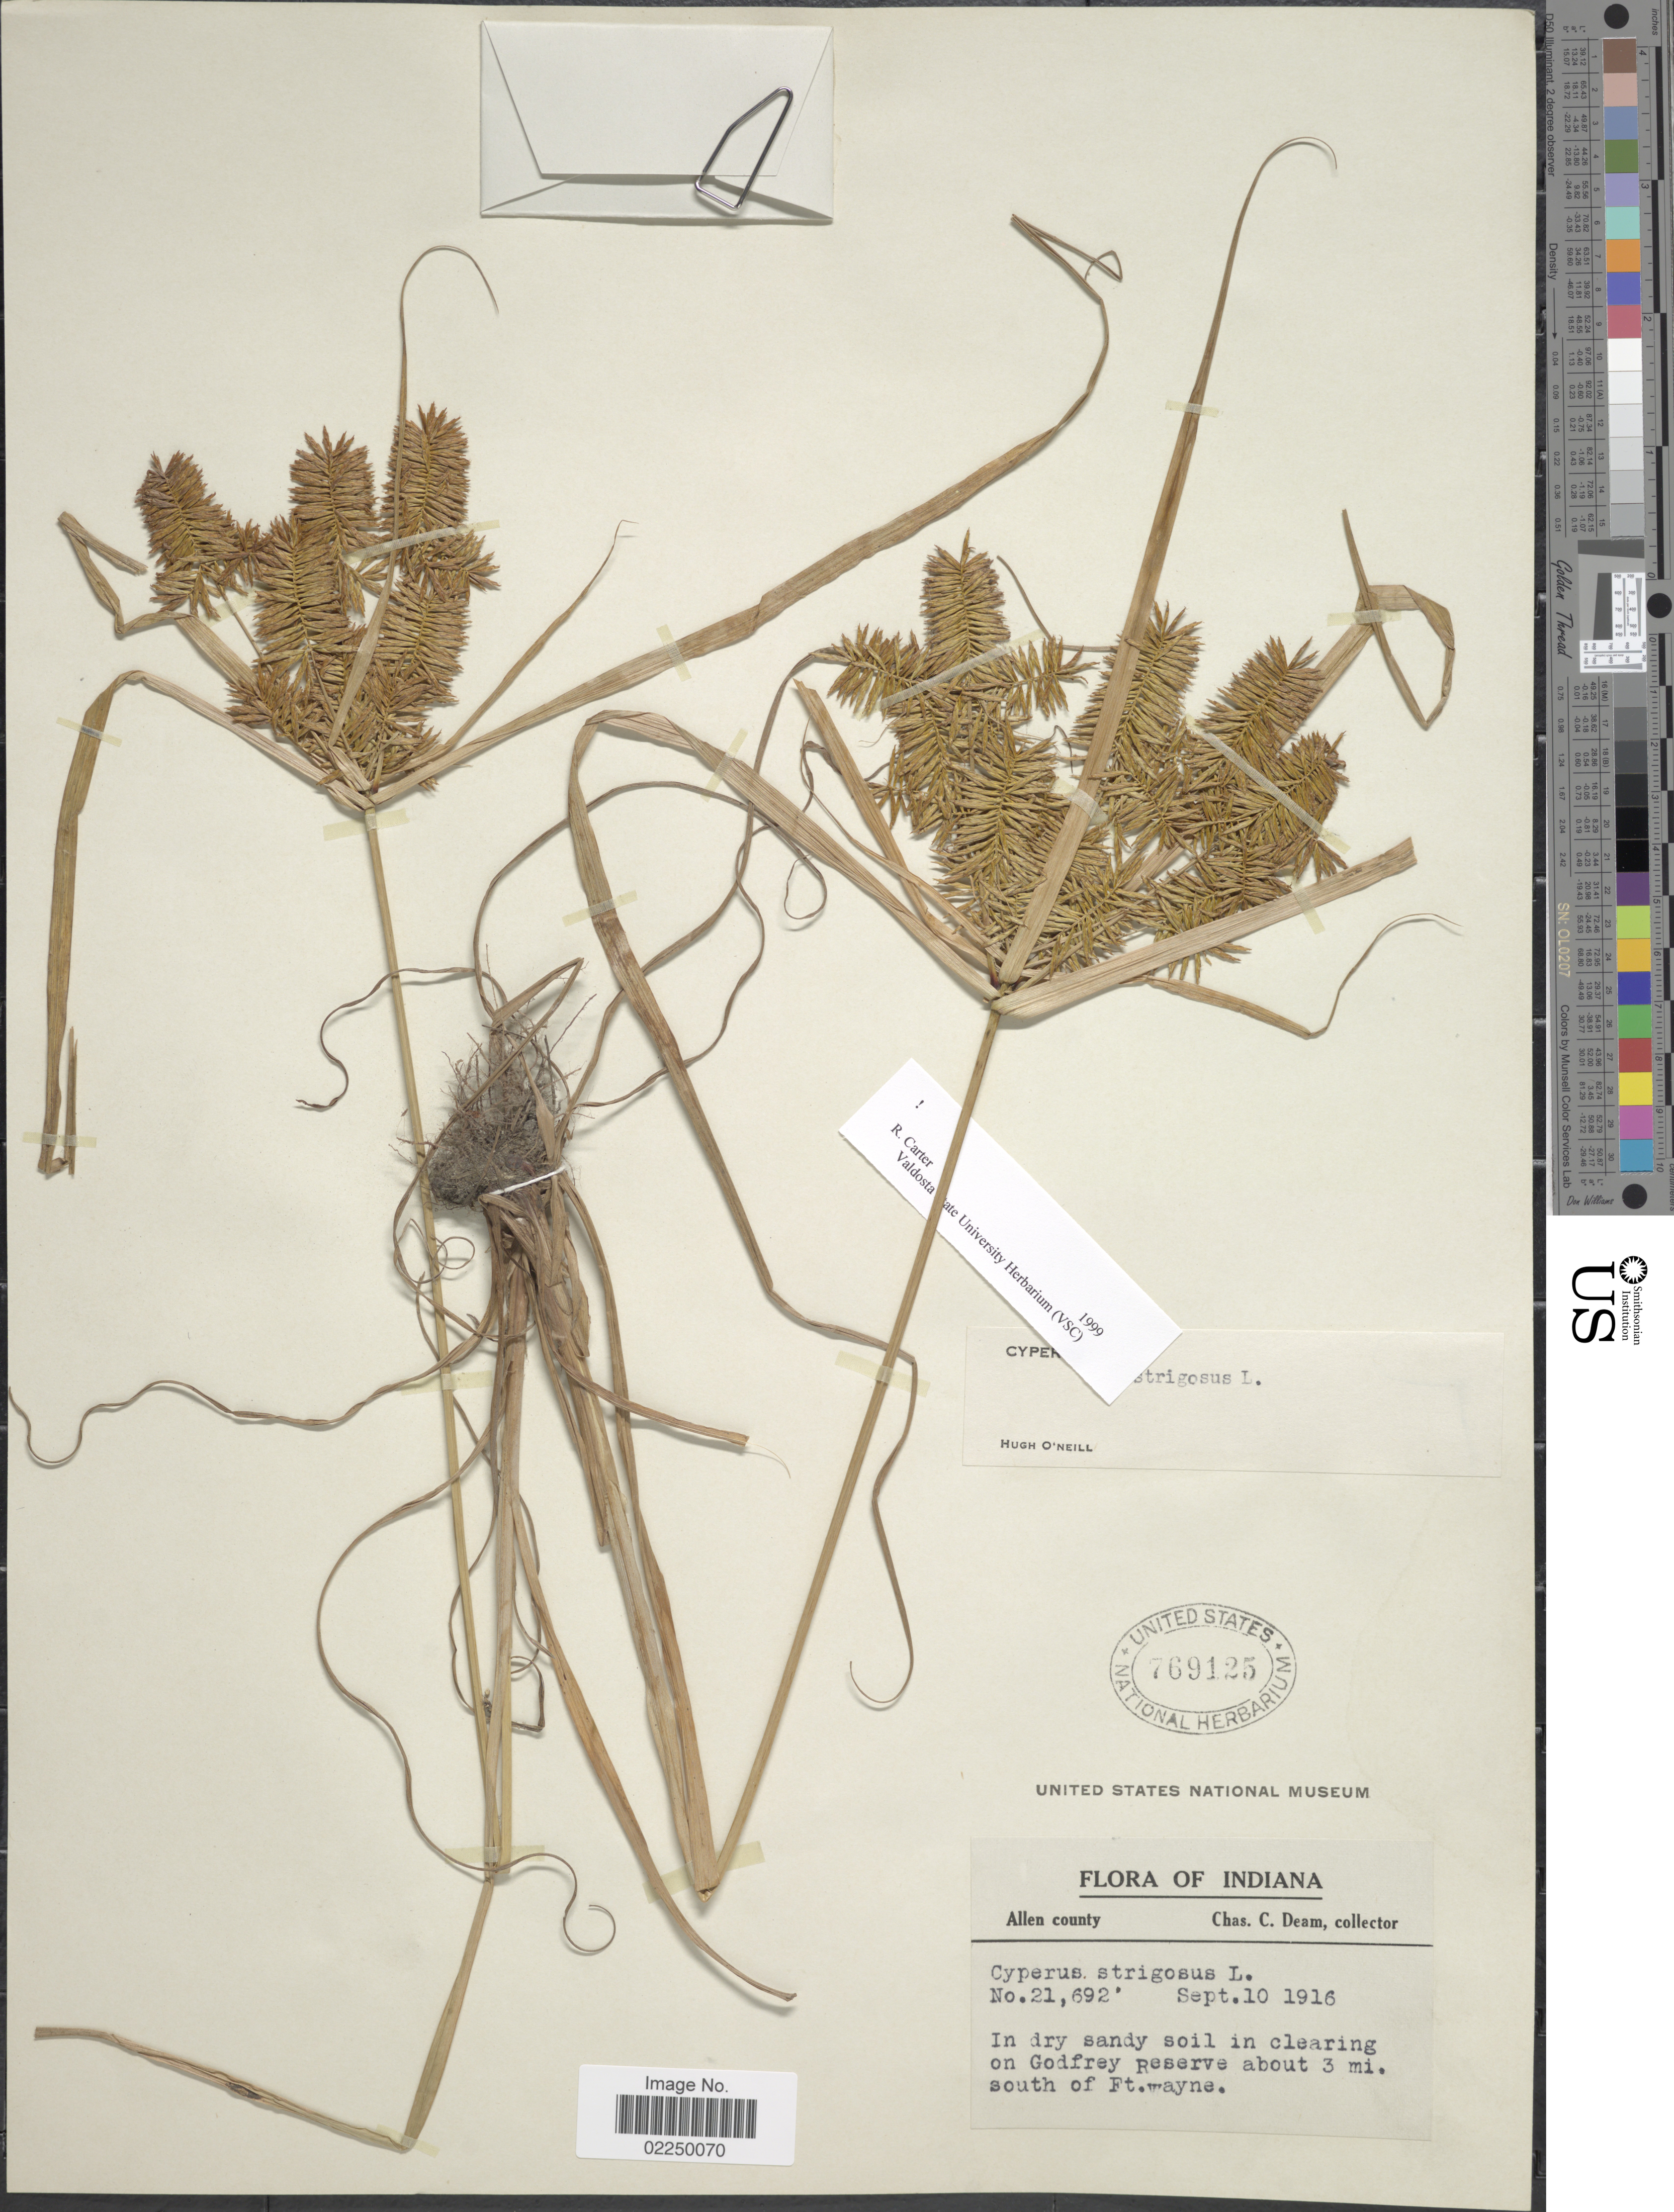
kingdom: Plantae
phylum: Tracheophyta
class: Liliopsida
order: Poales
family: Cyperaceae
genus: Cyperus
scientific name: Cyperus strigosus L.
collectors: C. C. Deam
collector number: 21692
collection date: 1916-09-10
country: United States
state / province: Indiana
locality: In dry sandy soil in clearing on Godfrey Reserve about 3 mi. south of Ft. Wayne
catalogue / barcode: US 769125